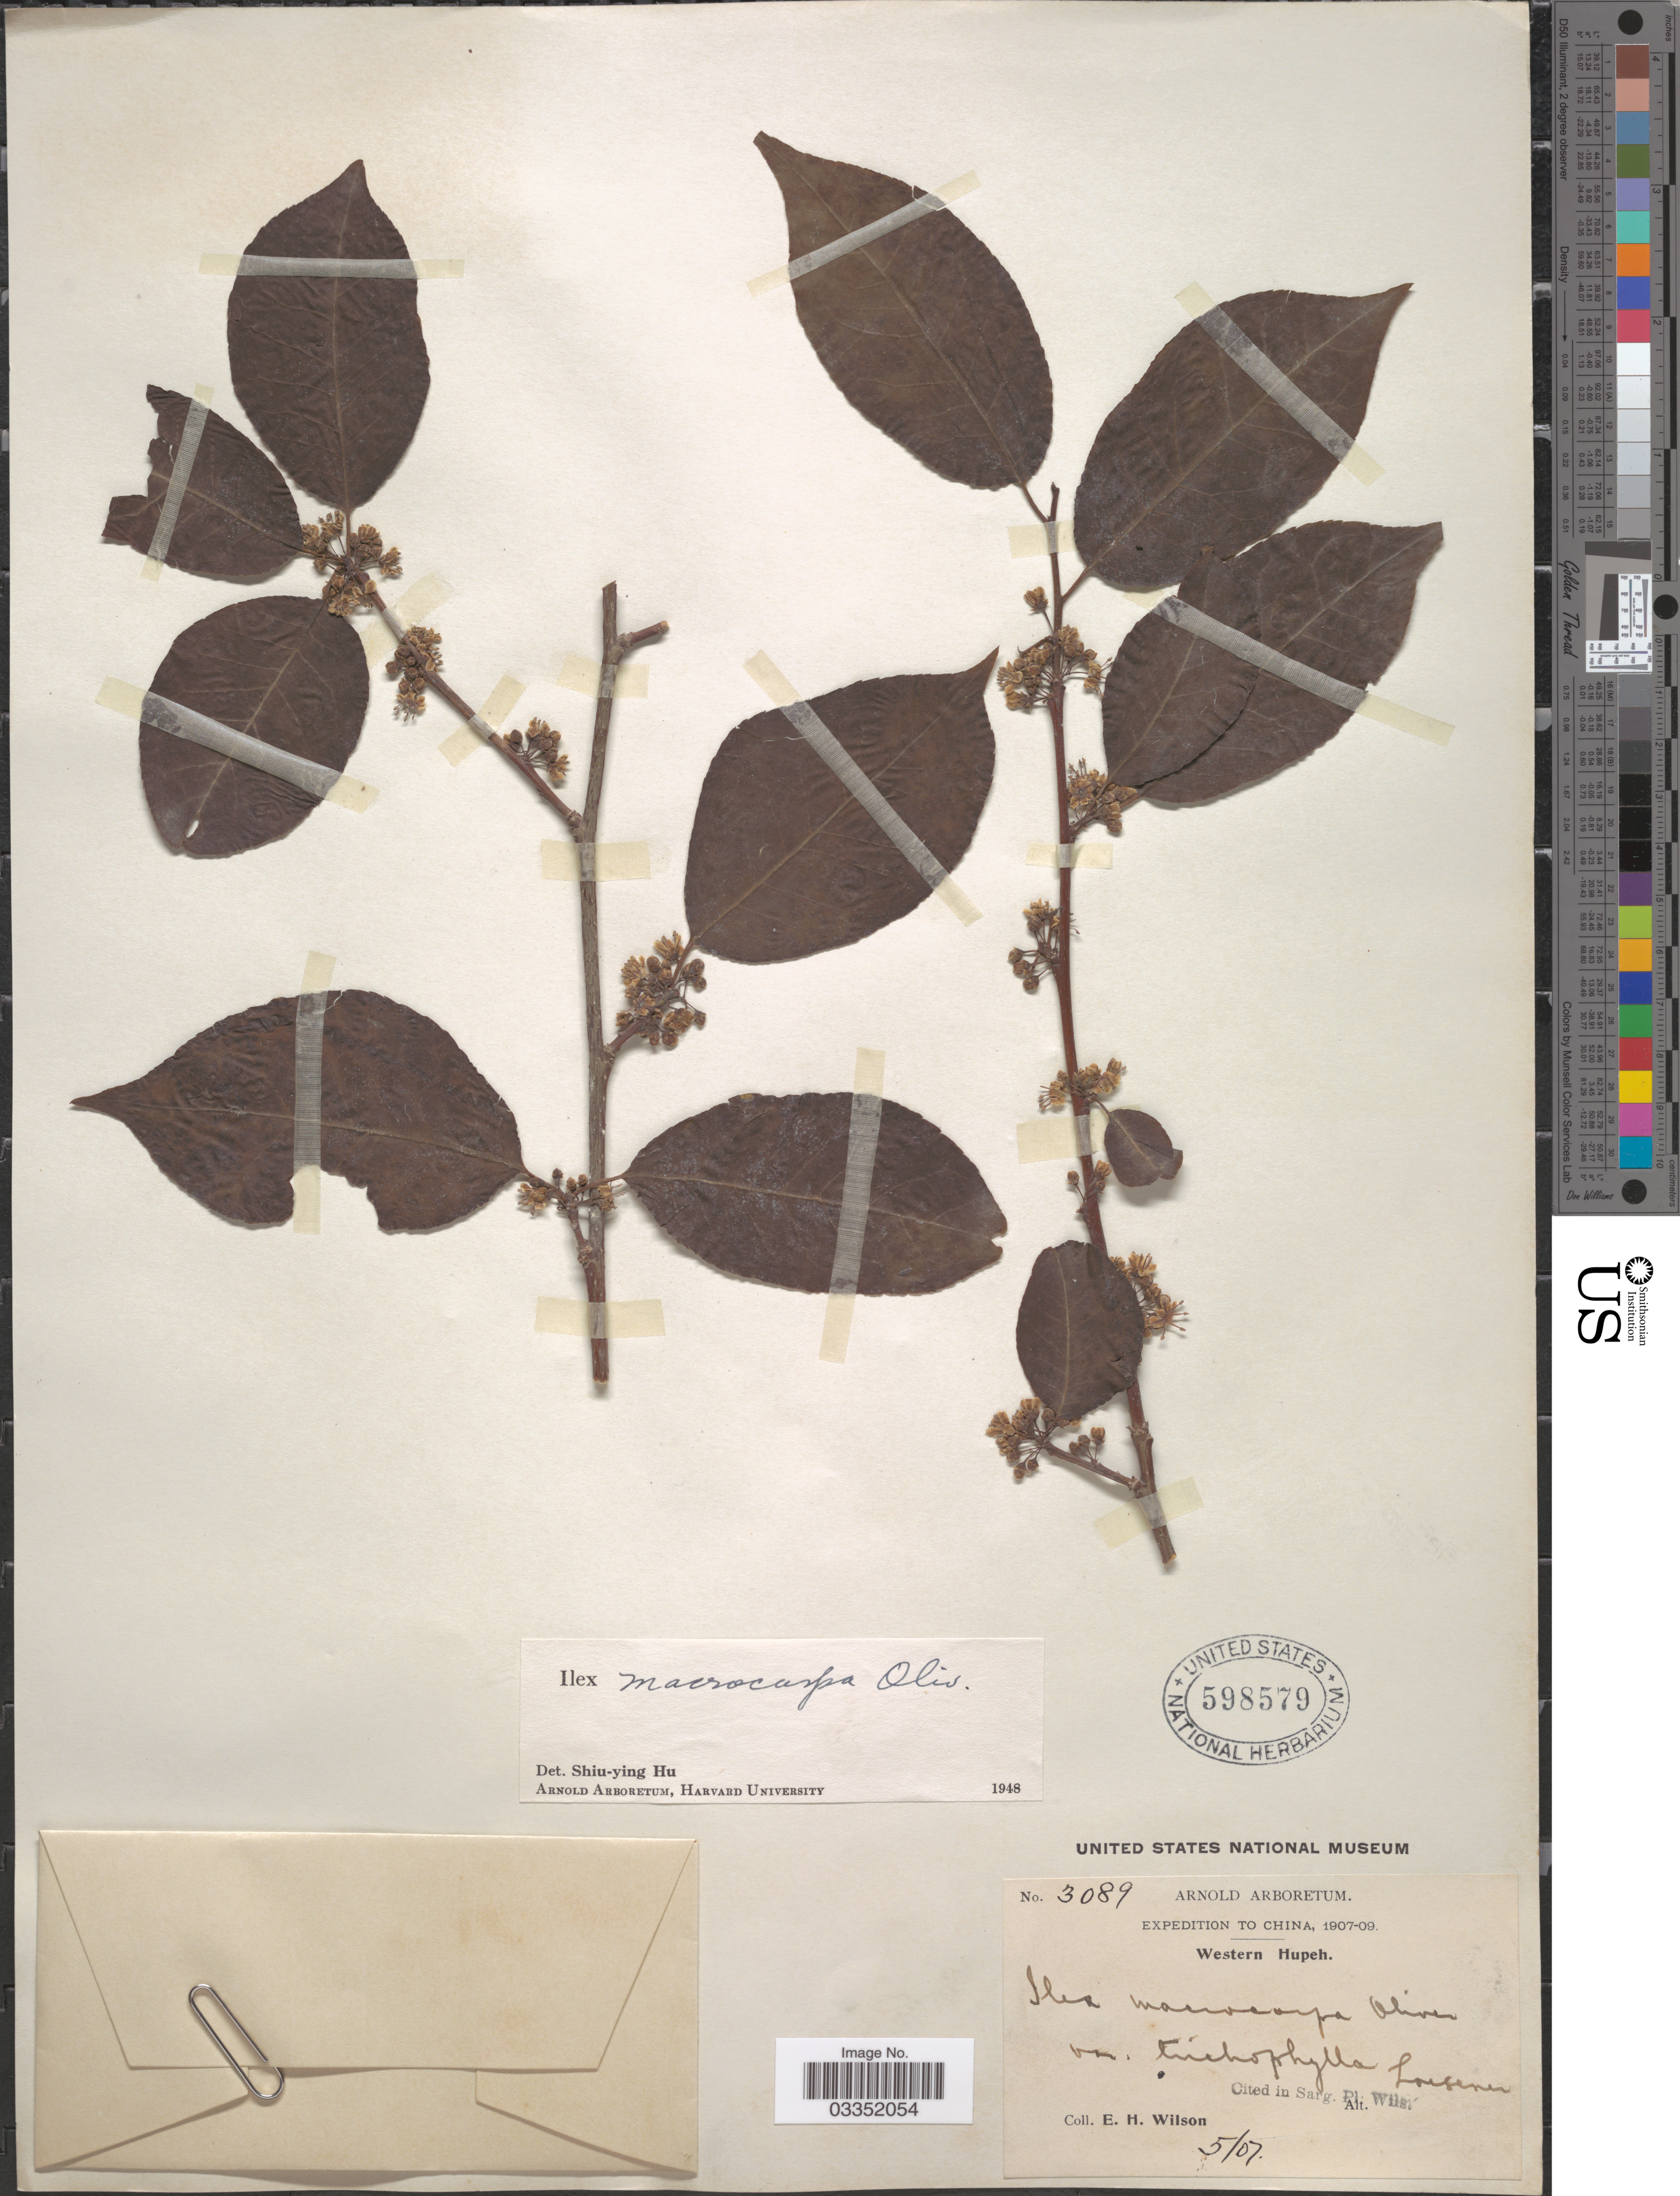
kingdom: Plantae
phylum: Tracheophyta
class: Magnoliopsida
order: Aquifoliales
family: Aquifoliaceae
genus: Ilex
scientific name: Ilex macrocarpa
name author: Oliv.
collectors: E. Wilson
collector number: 3089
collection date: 1907-05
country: China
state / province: Hubei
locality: Western Hupeh.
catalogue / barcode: US 598579